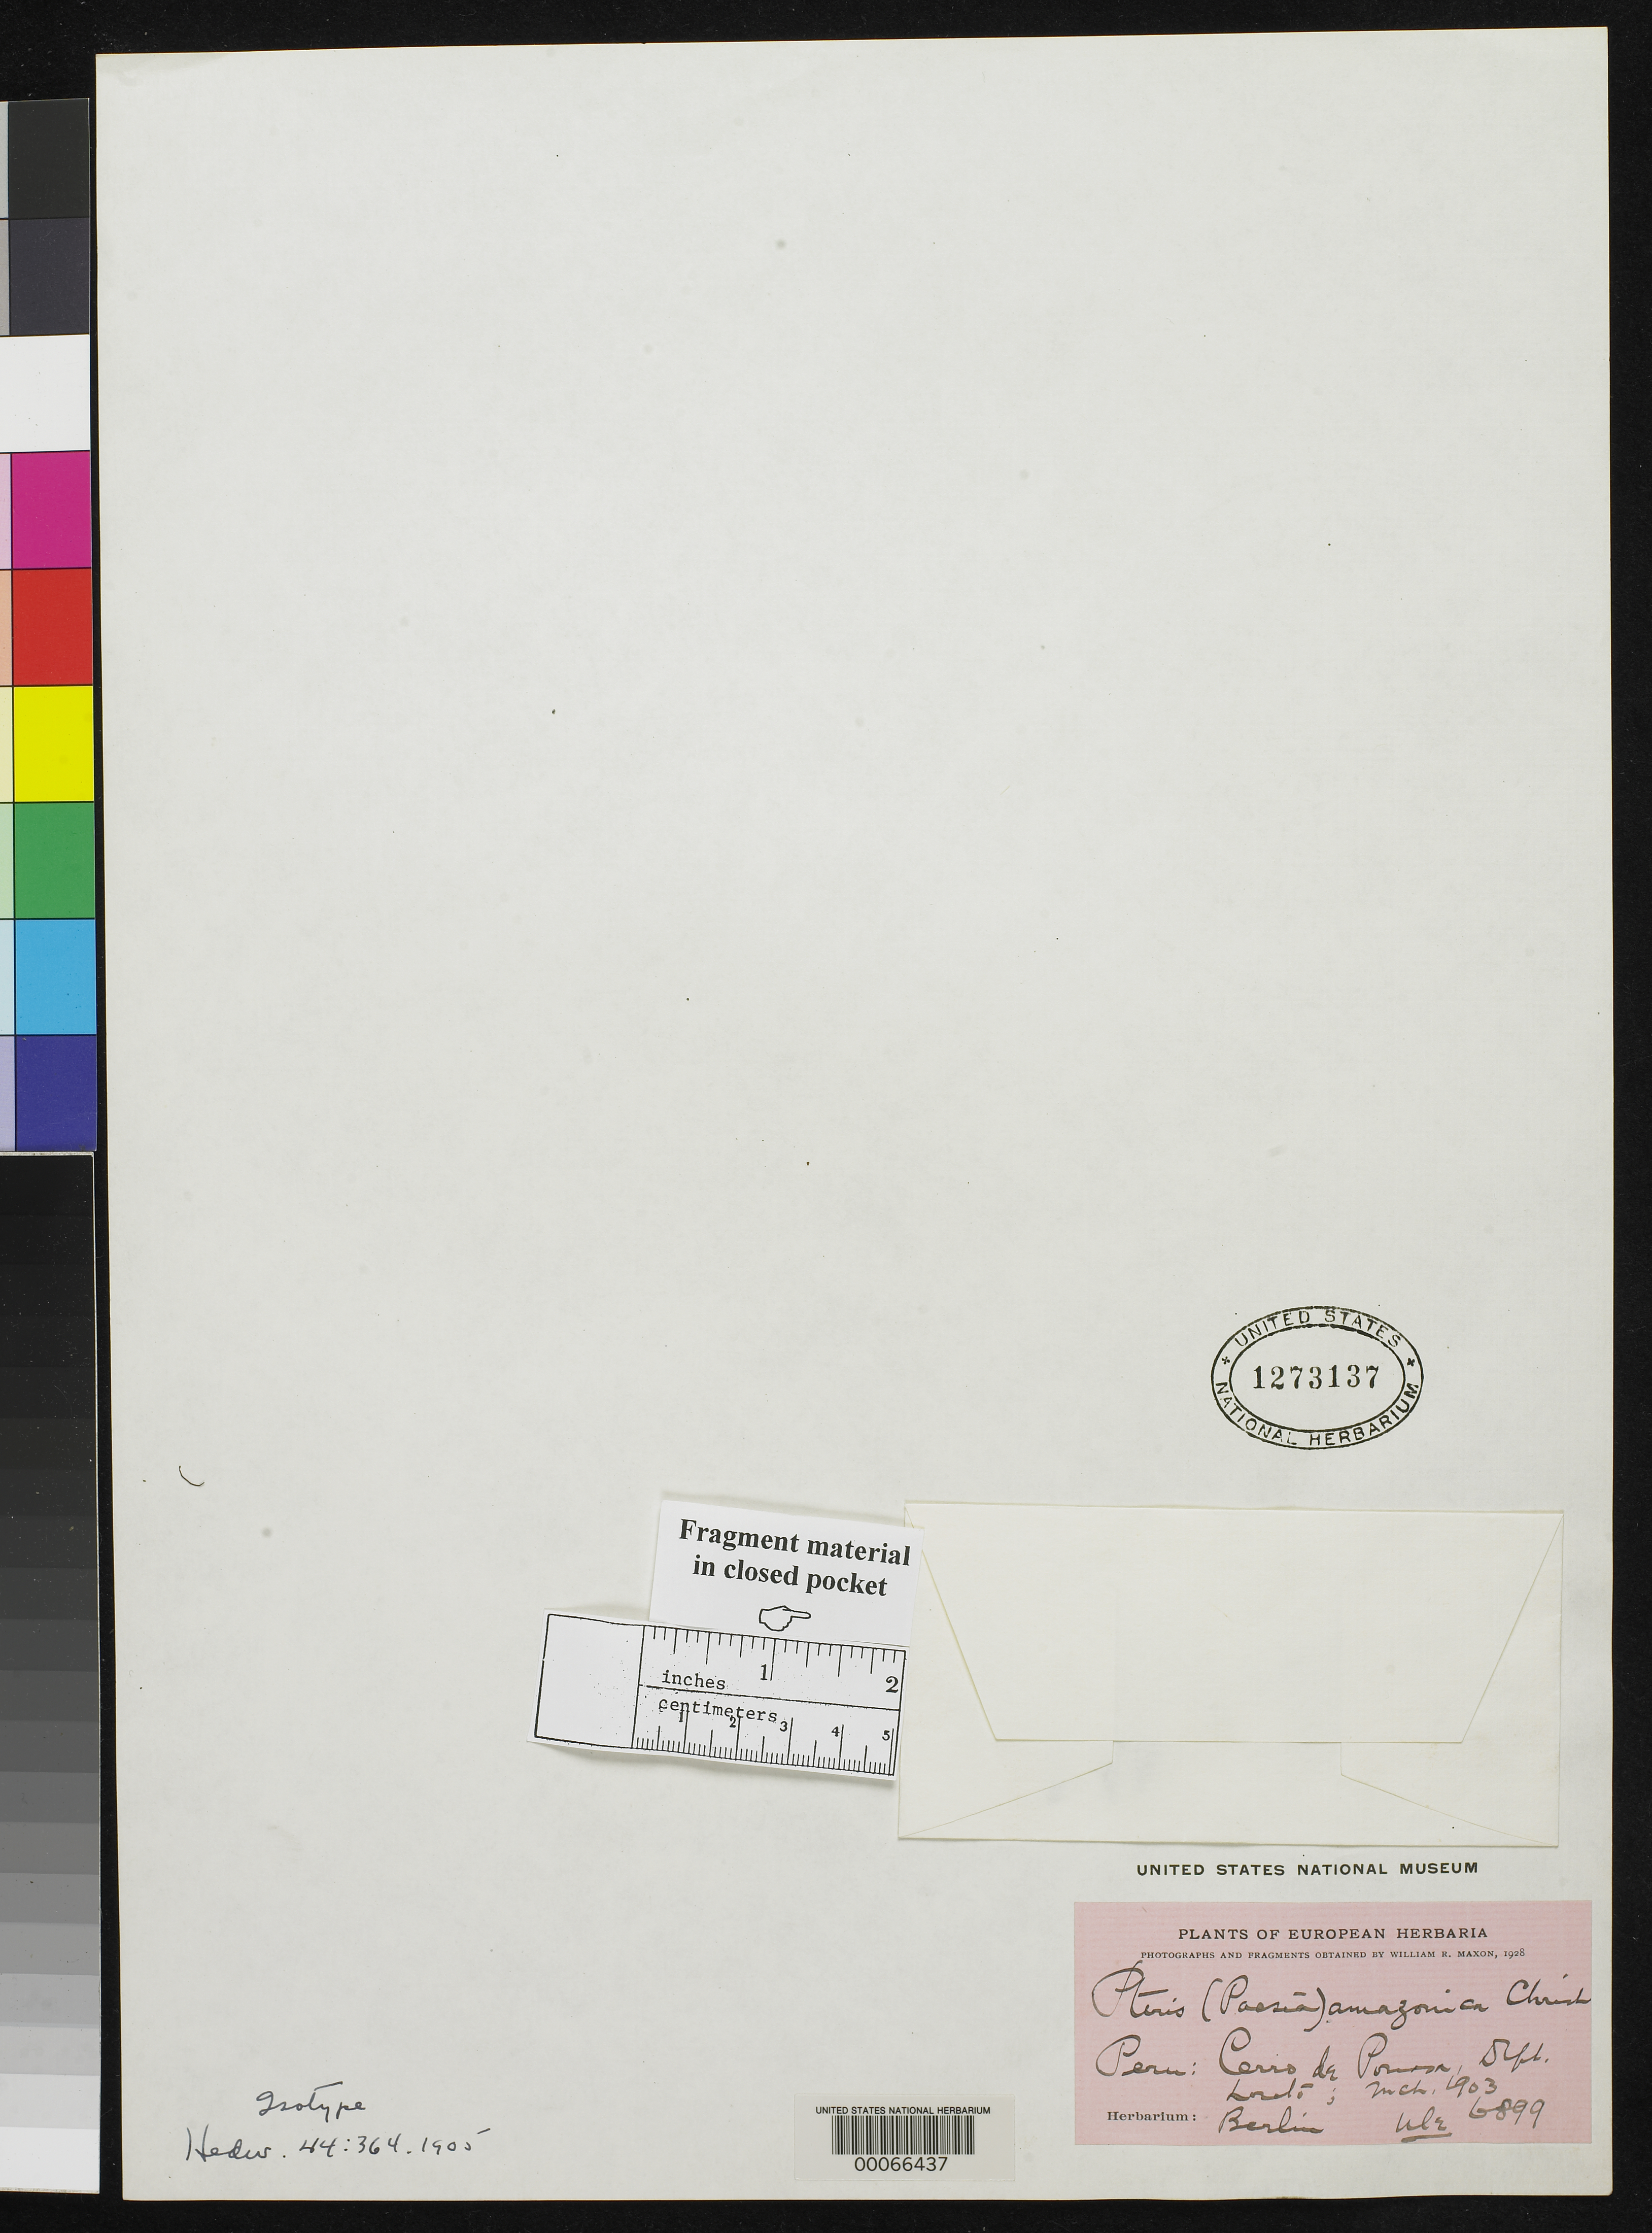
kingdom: Plantae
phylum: Tracheophyta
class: Polypodiopsida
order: Polypodiales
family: Pteridaceae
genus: Pteris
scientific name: Pteris amazonica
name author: Christ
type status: Type Collection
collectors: E. H. Ule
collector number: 6899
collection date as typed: Mar 1903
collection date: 1903-03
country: Peru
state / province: Loreto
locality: Cerro de Porana.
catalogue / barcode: US 1273137